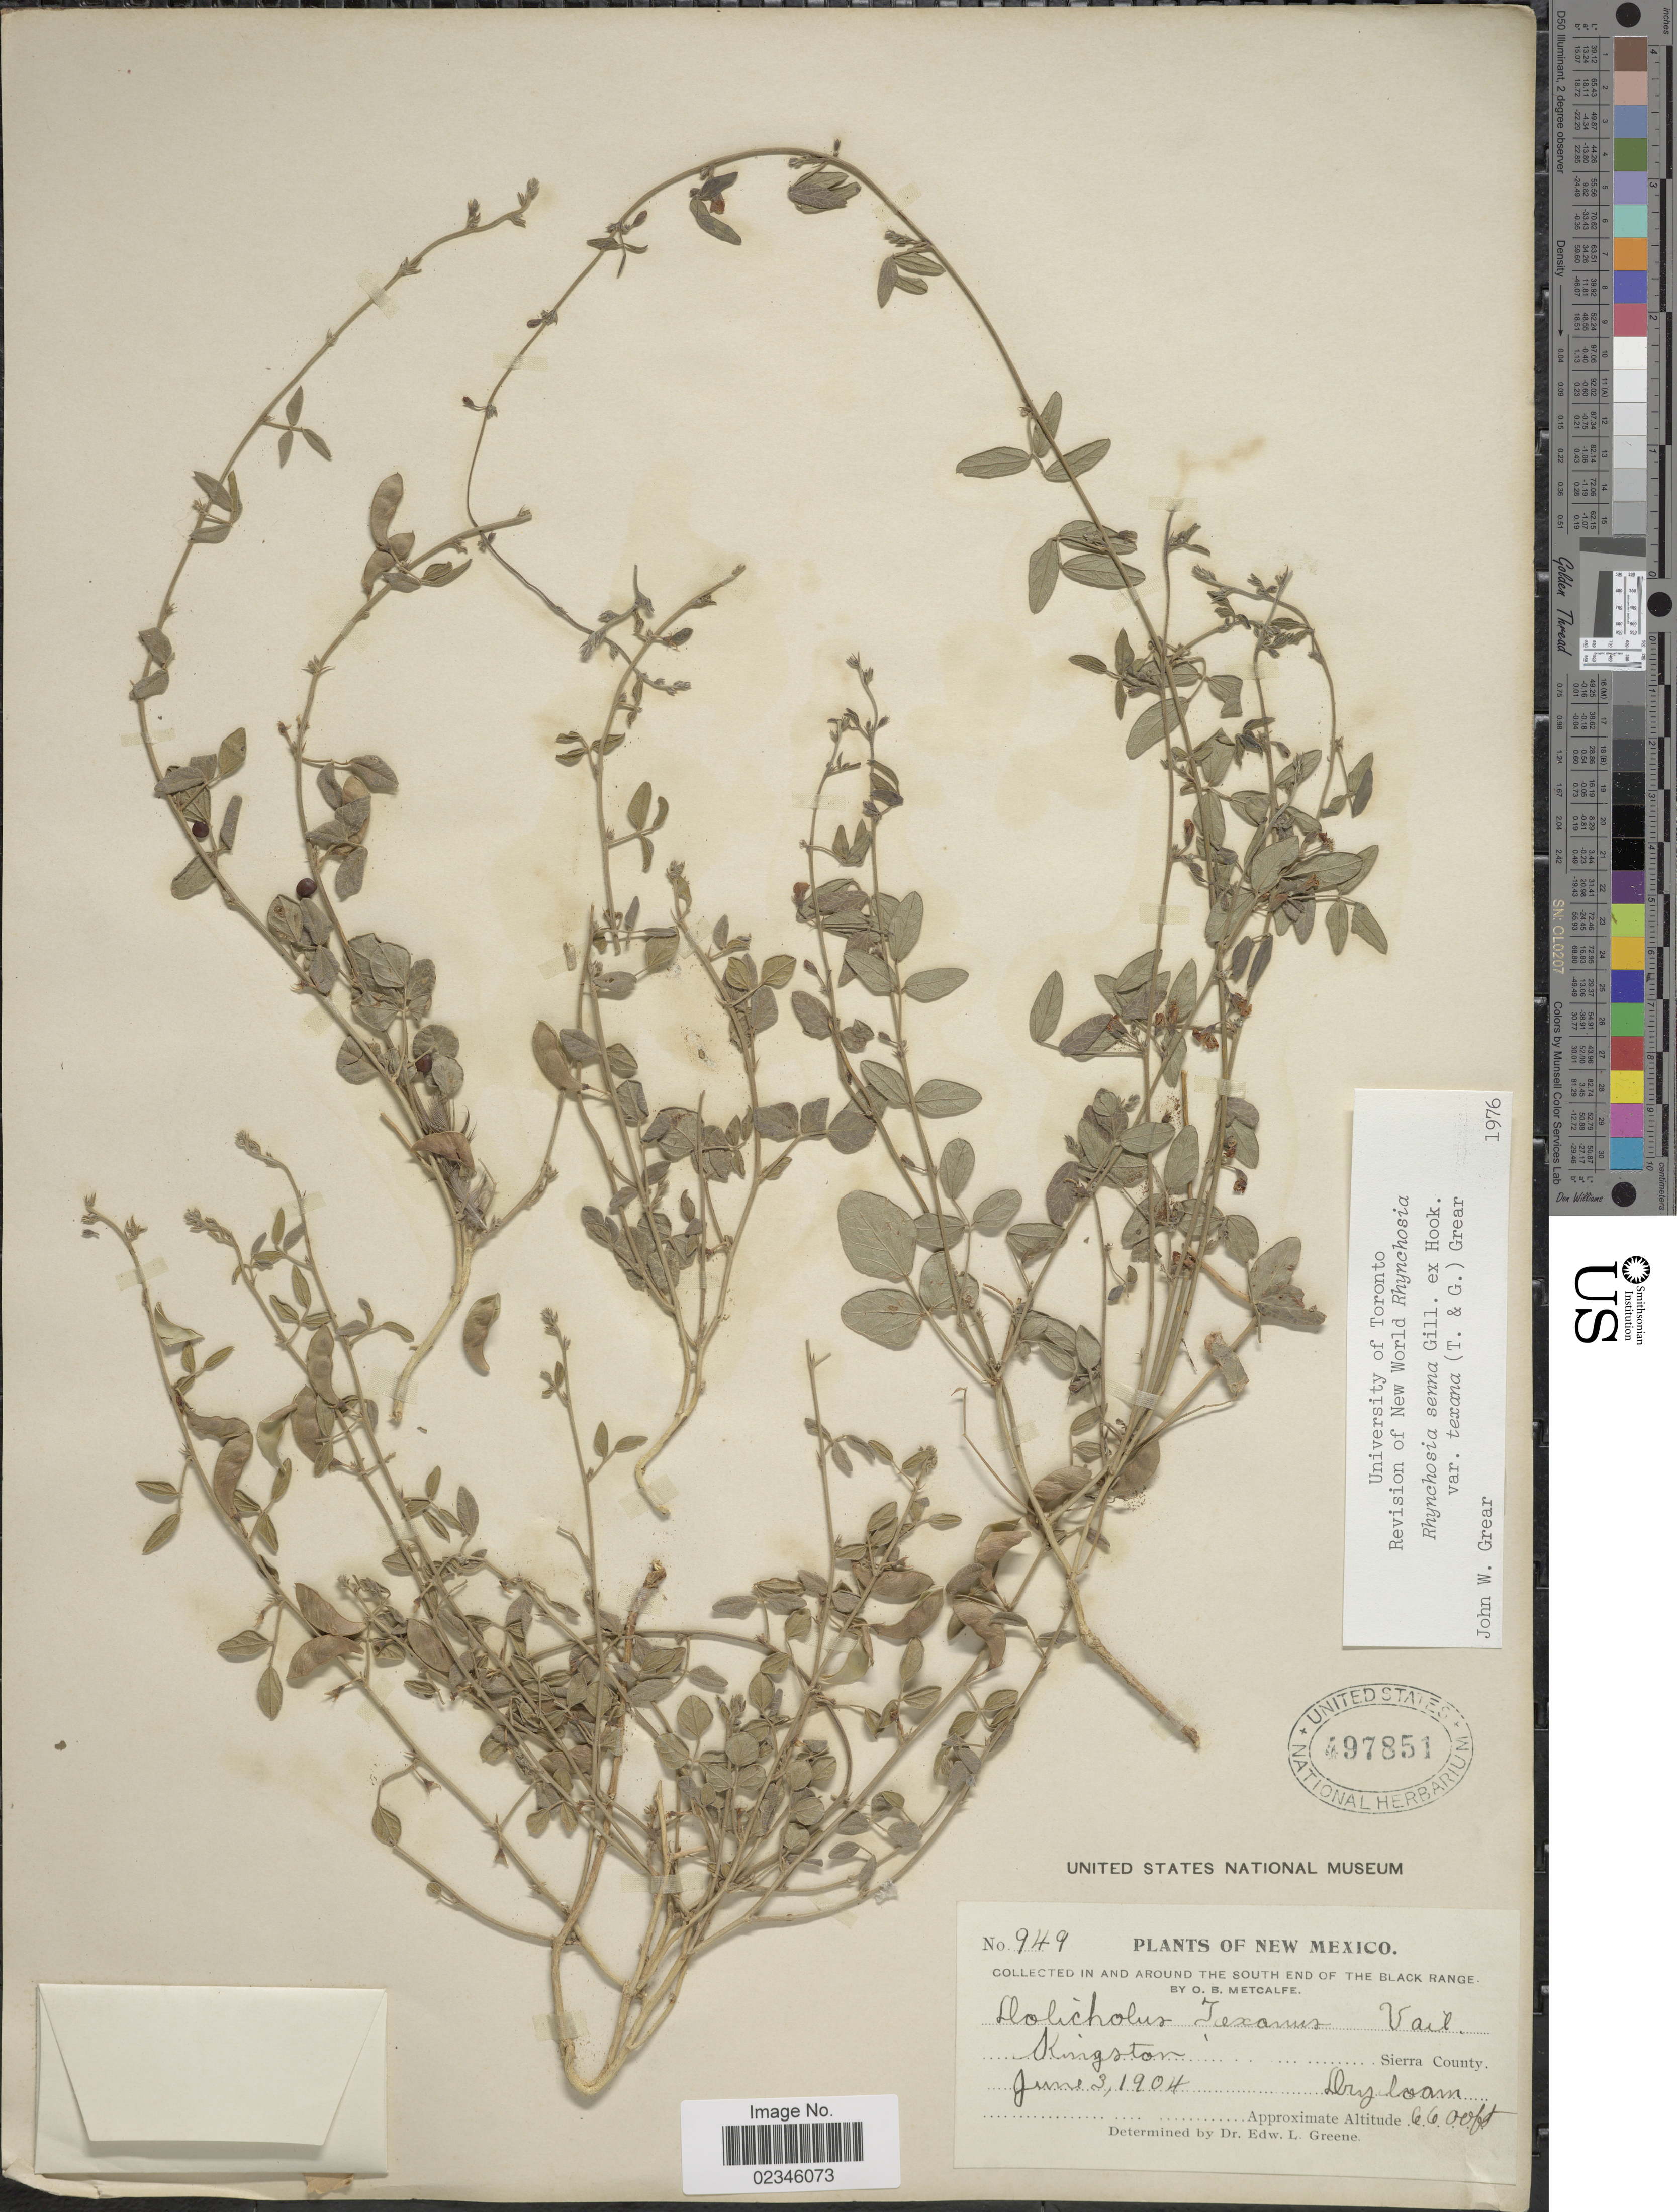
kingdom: Plantae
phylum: Tracheophyta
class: Magnoliopsida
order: Fabales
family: Fabaceae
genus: Rhynchosia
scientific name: Rhynchosia senna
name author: Gillies ex Hook.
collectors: O. B. Metcalfe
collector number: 949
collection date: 1904-06-03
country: United States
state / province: New Mexico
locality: Kingston, in and around the south end of Black Range, Sierra County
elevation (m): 2012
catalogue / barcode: US 497851